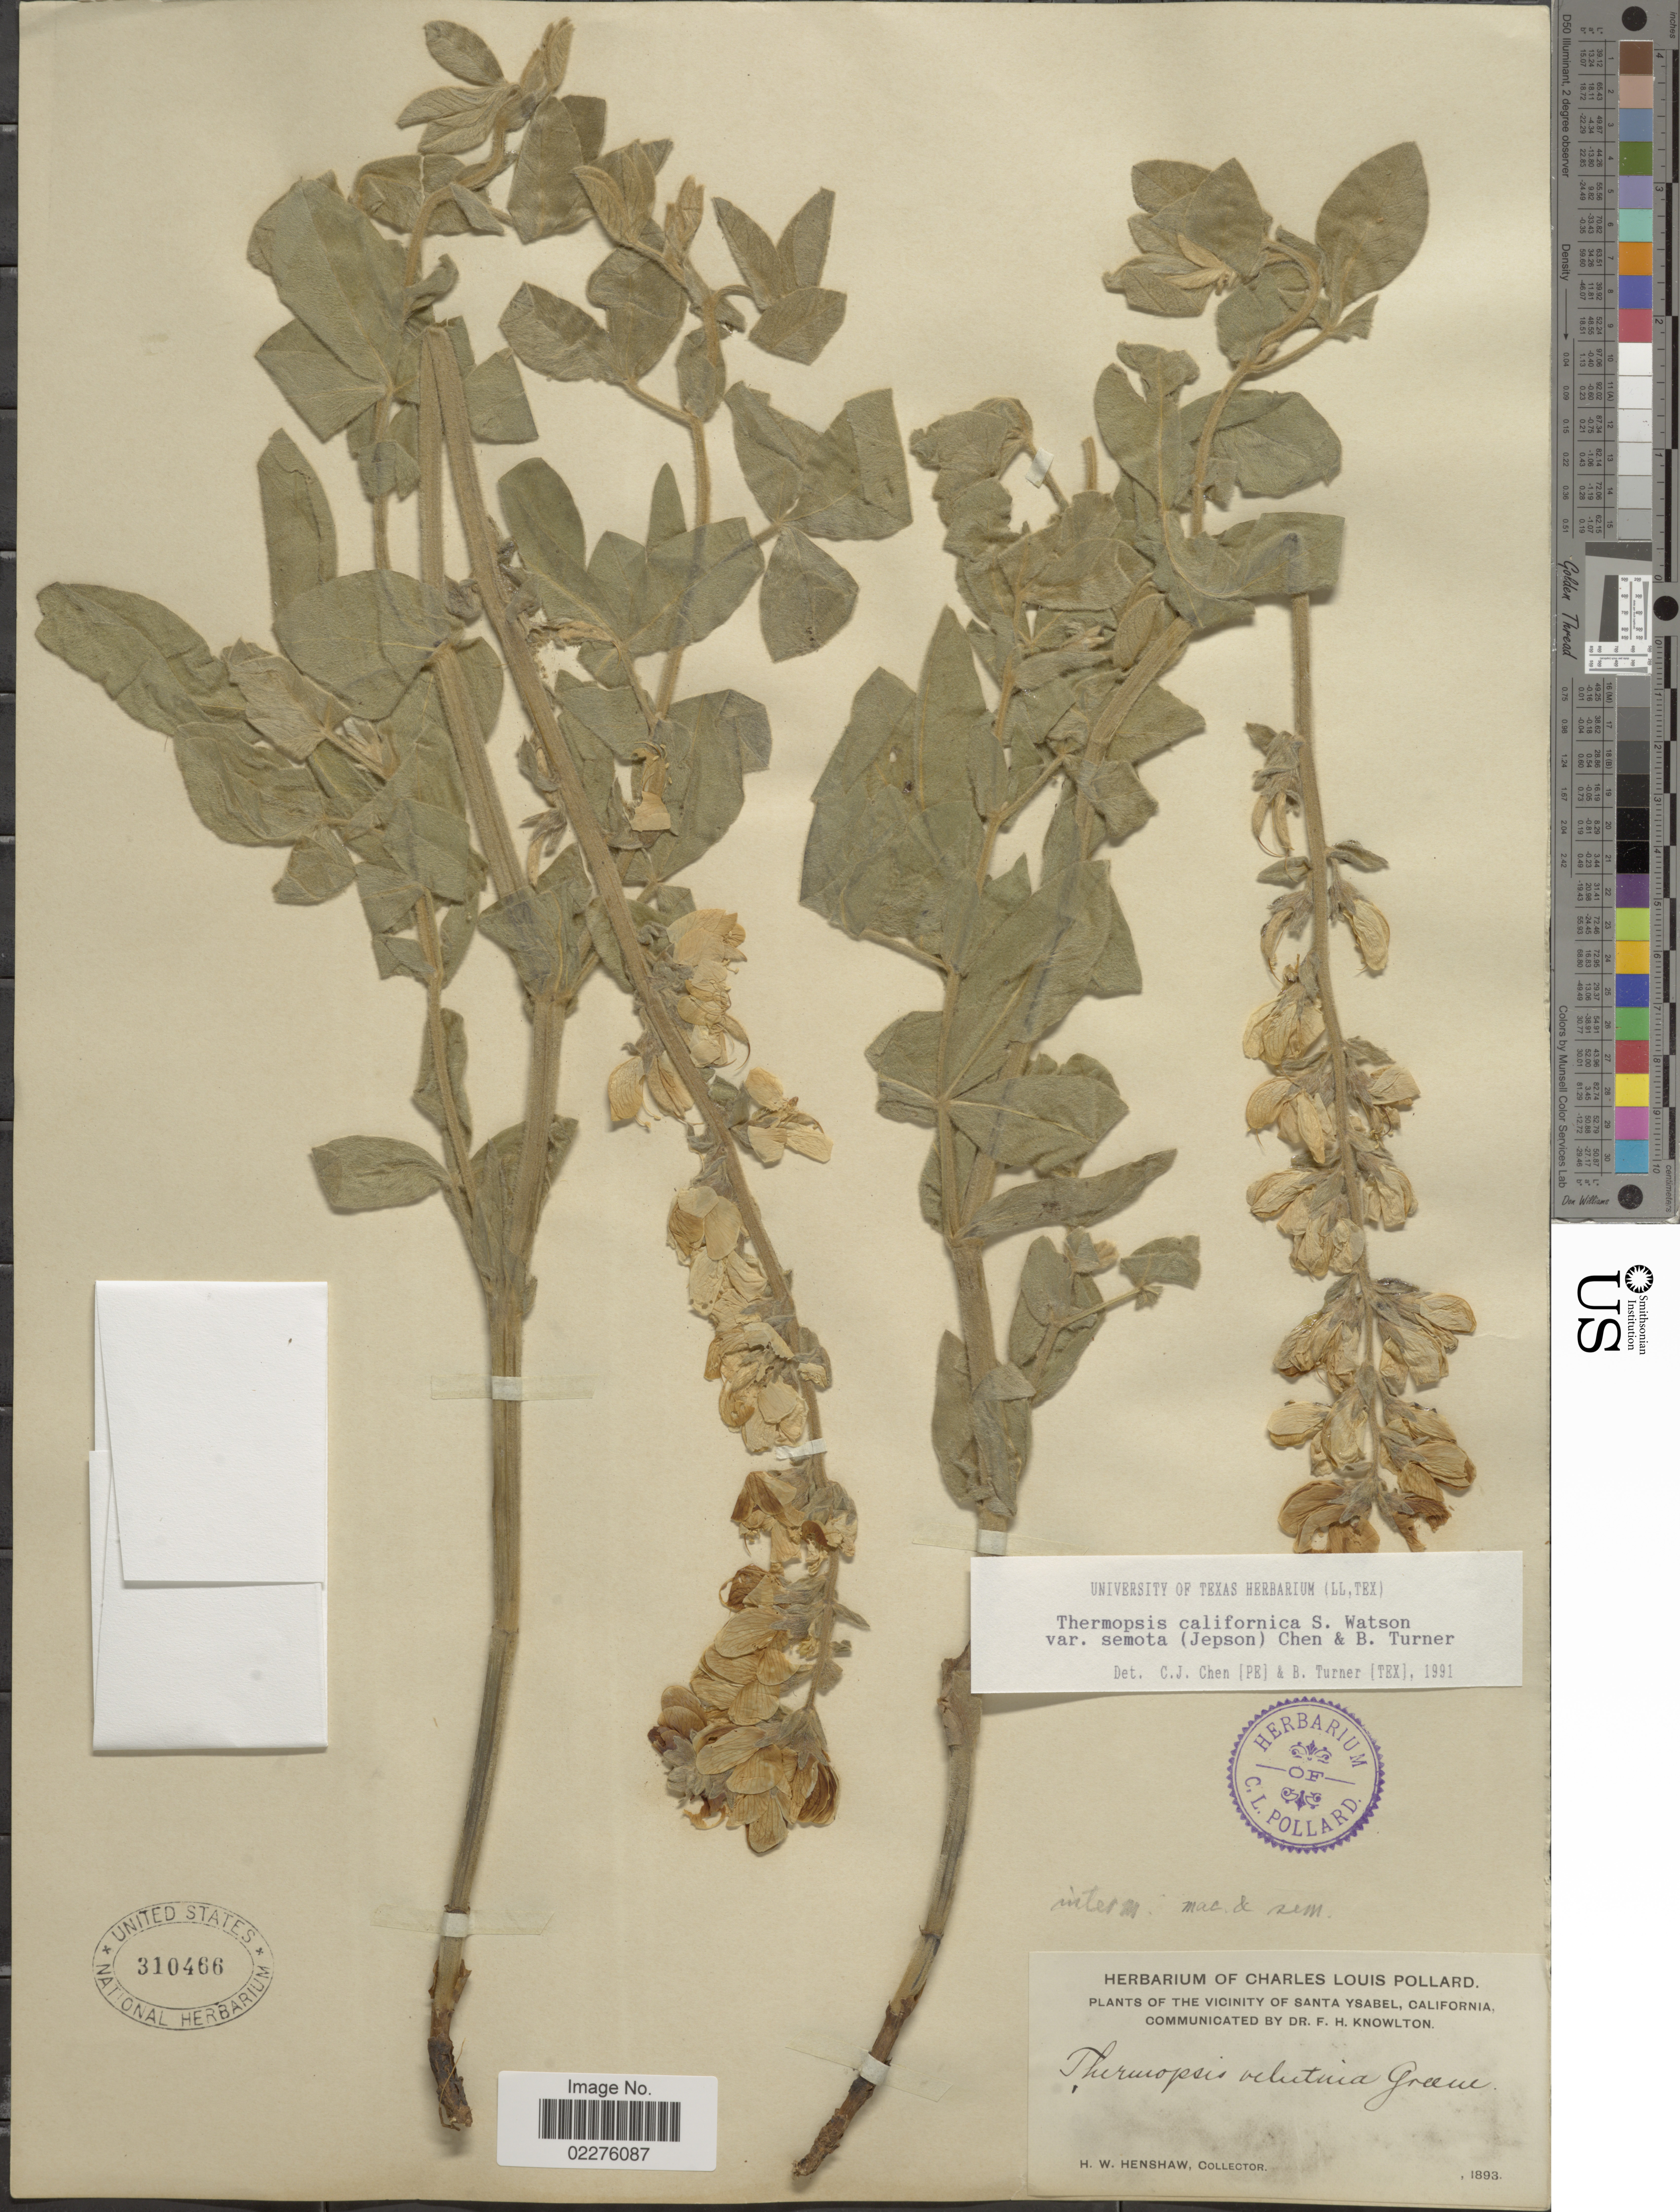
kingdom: Plantae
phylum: Tracheophyta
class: Magnoliopsida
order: Fabales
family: Fabaceae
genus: Thermopsis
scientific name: Thermopsis californica var. semota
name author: (Jeps.) C.J. Chen & B.L. Turner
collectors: H. Henshaw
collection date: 1893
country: United States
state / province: California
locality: The Vicinity of Santa Ysabel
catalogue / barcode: US 310466